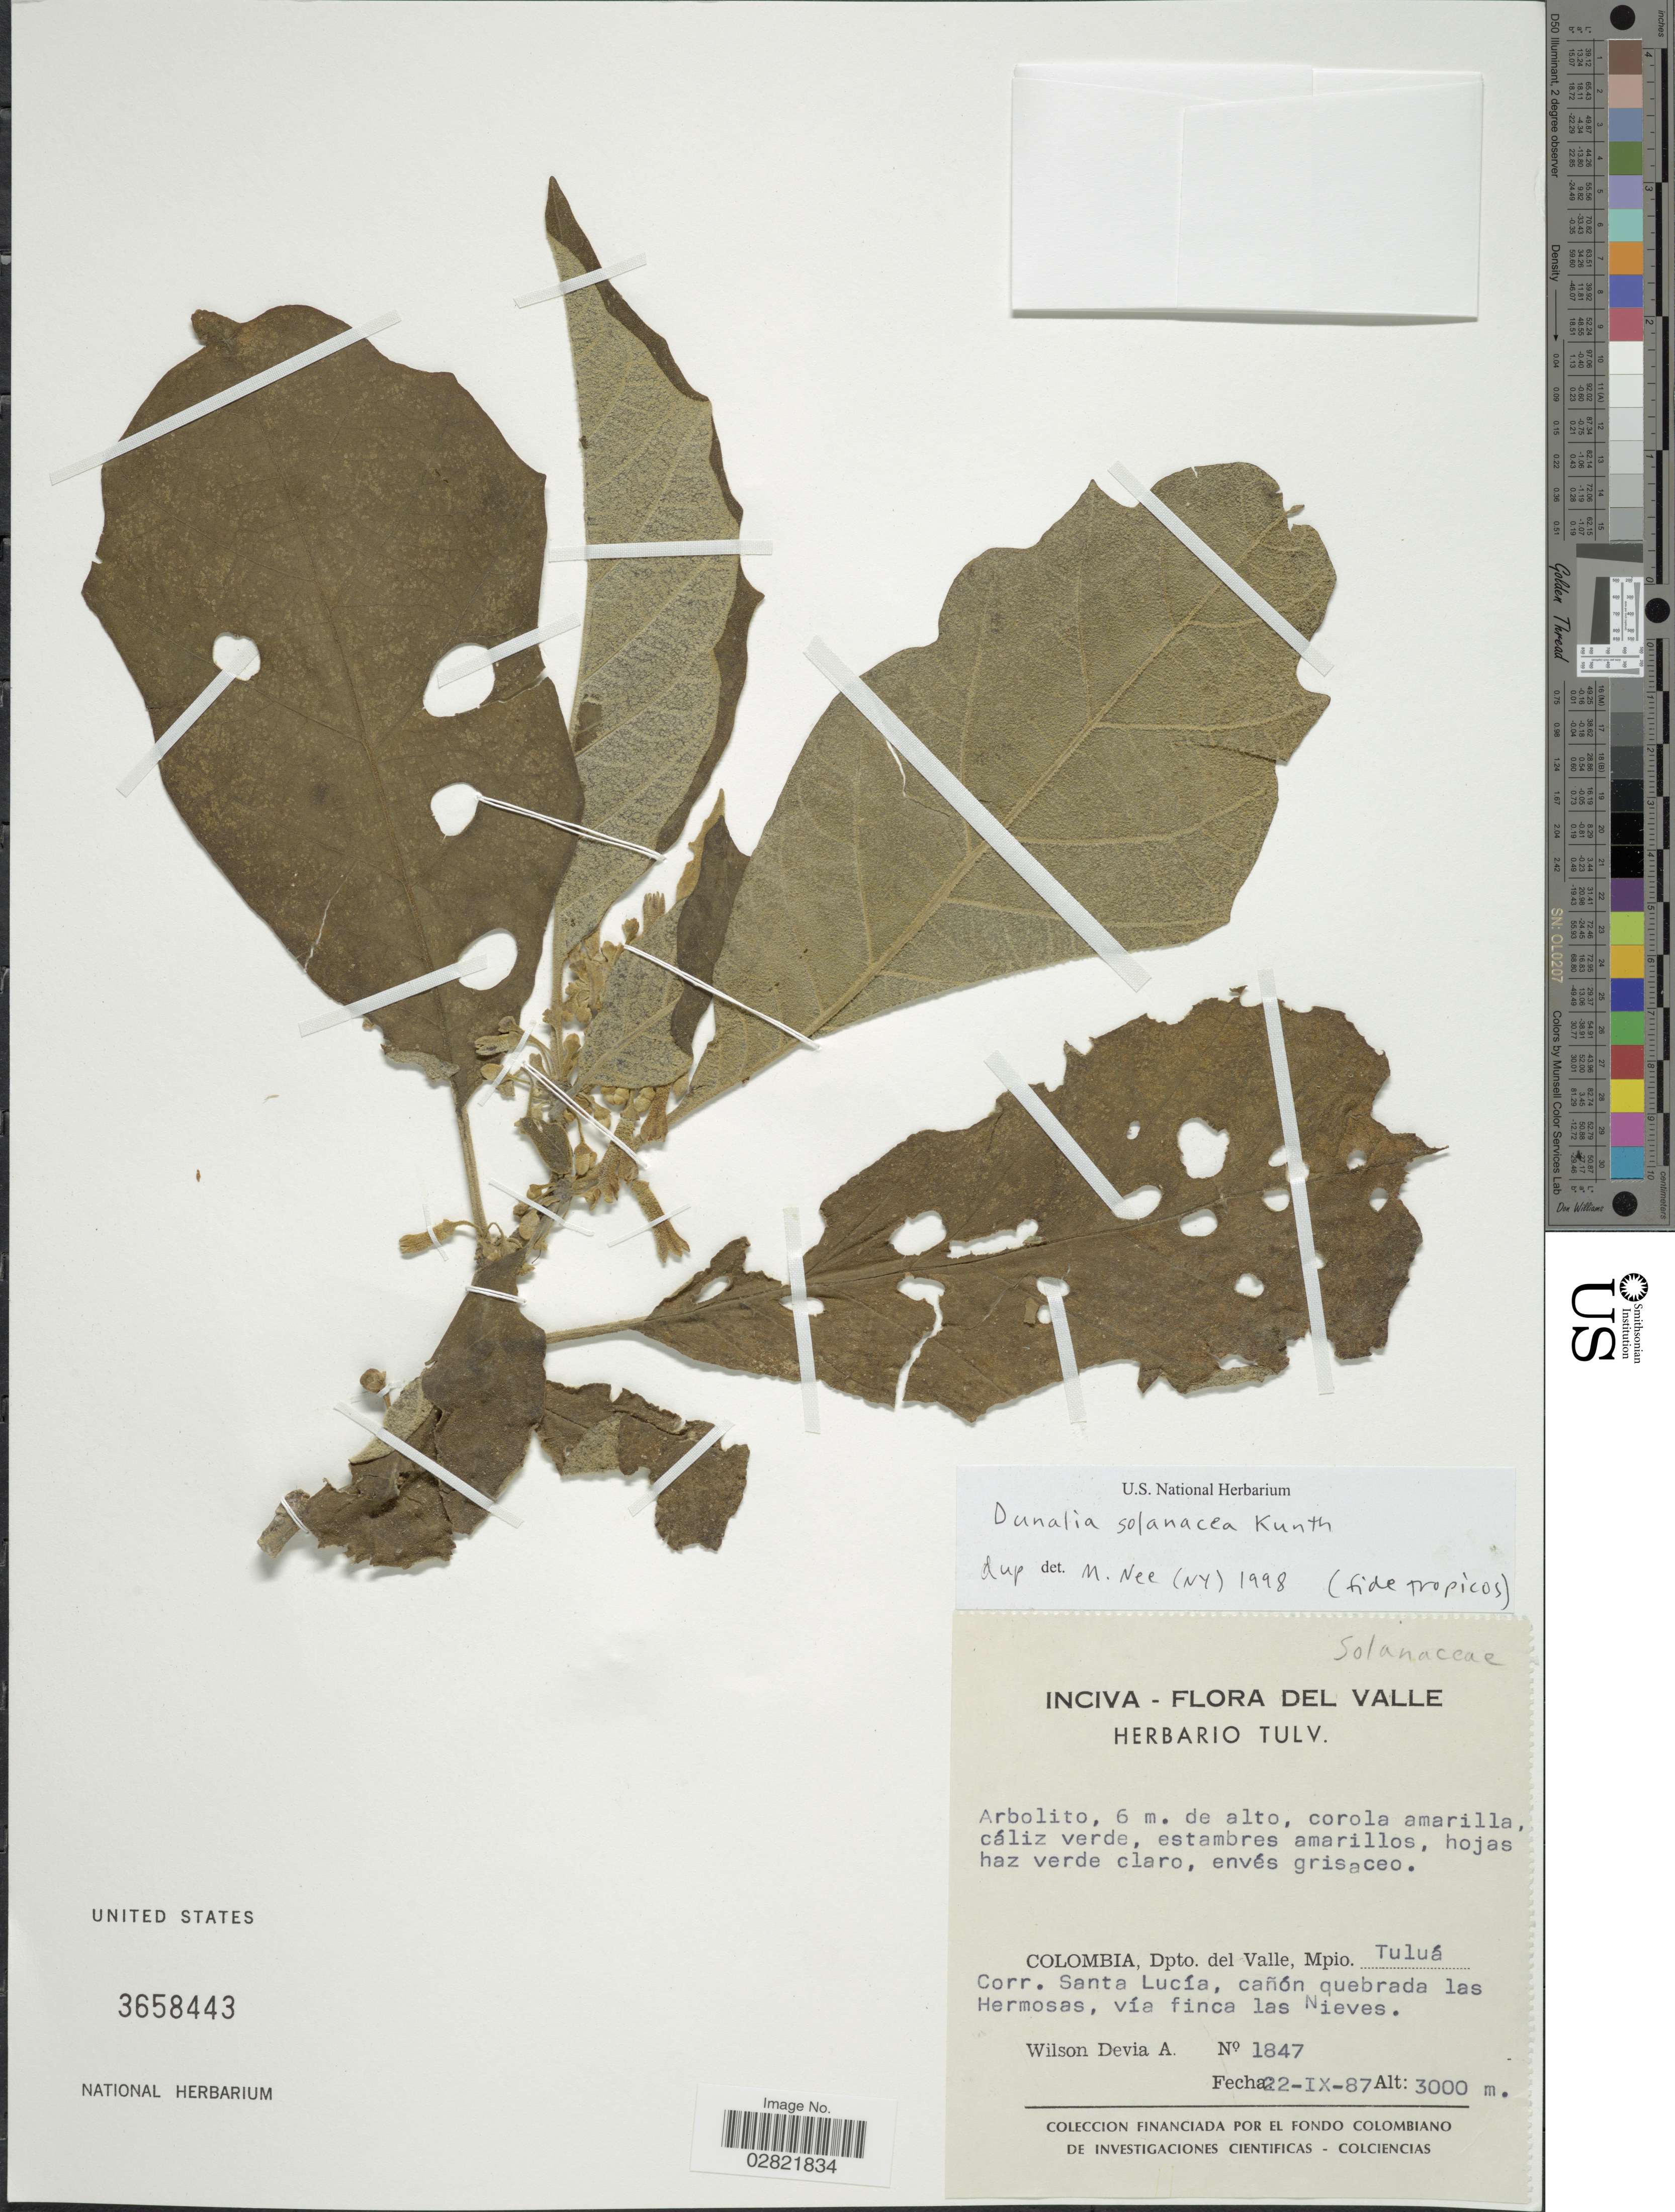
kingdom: Plantae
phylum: Tracheophyta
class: Magnoliopsida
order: Solanales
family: Solanaceae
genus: Dunalia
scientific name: Dunalia solanacea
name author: Kunth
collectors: W. Devia A.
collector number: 1847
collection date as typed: Transcribed d/m/y: 22/9/87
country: Colombia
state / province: Valle del Cauca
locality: Dpto. del Valle, Mpio. Tuluá, Corr. Santa Lucía, cañon quebrada las Hermosa, vía finca las Nieves.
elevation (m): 3000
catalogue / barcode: US 3658443